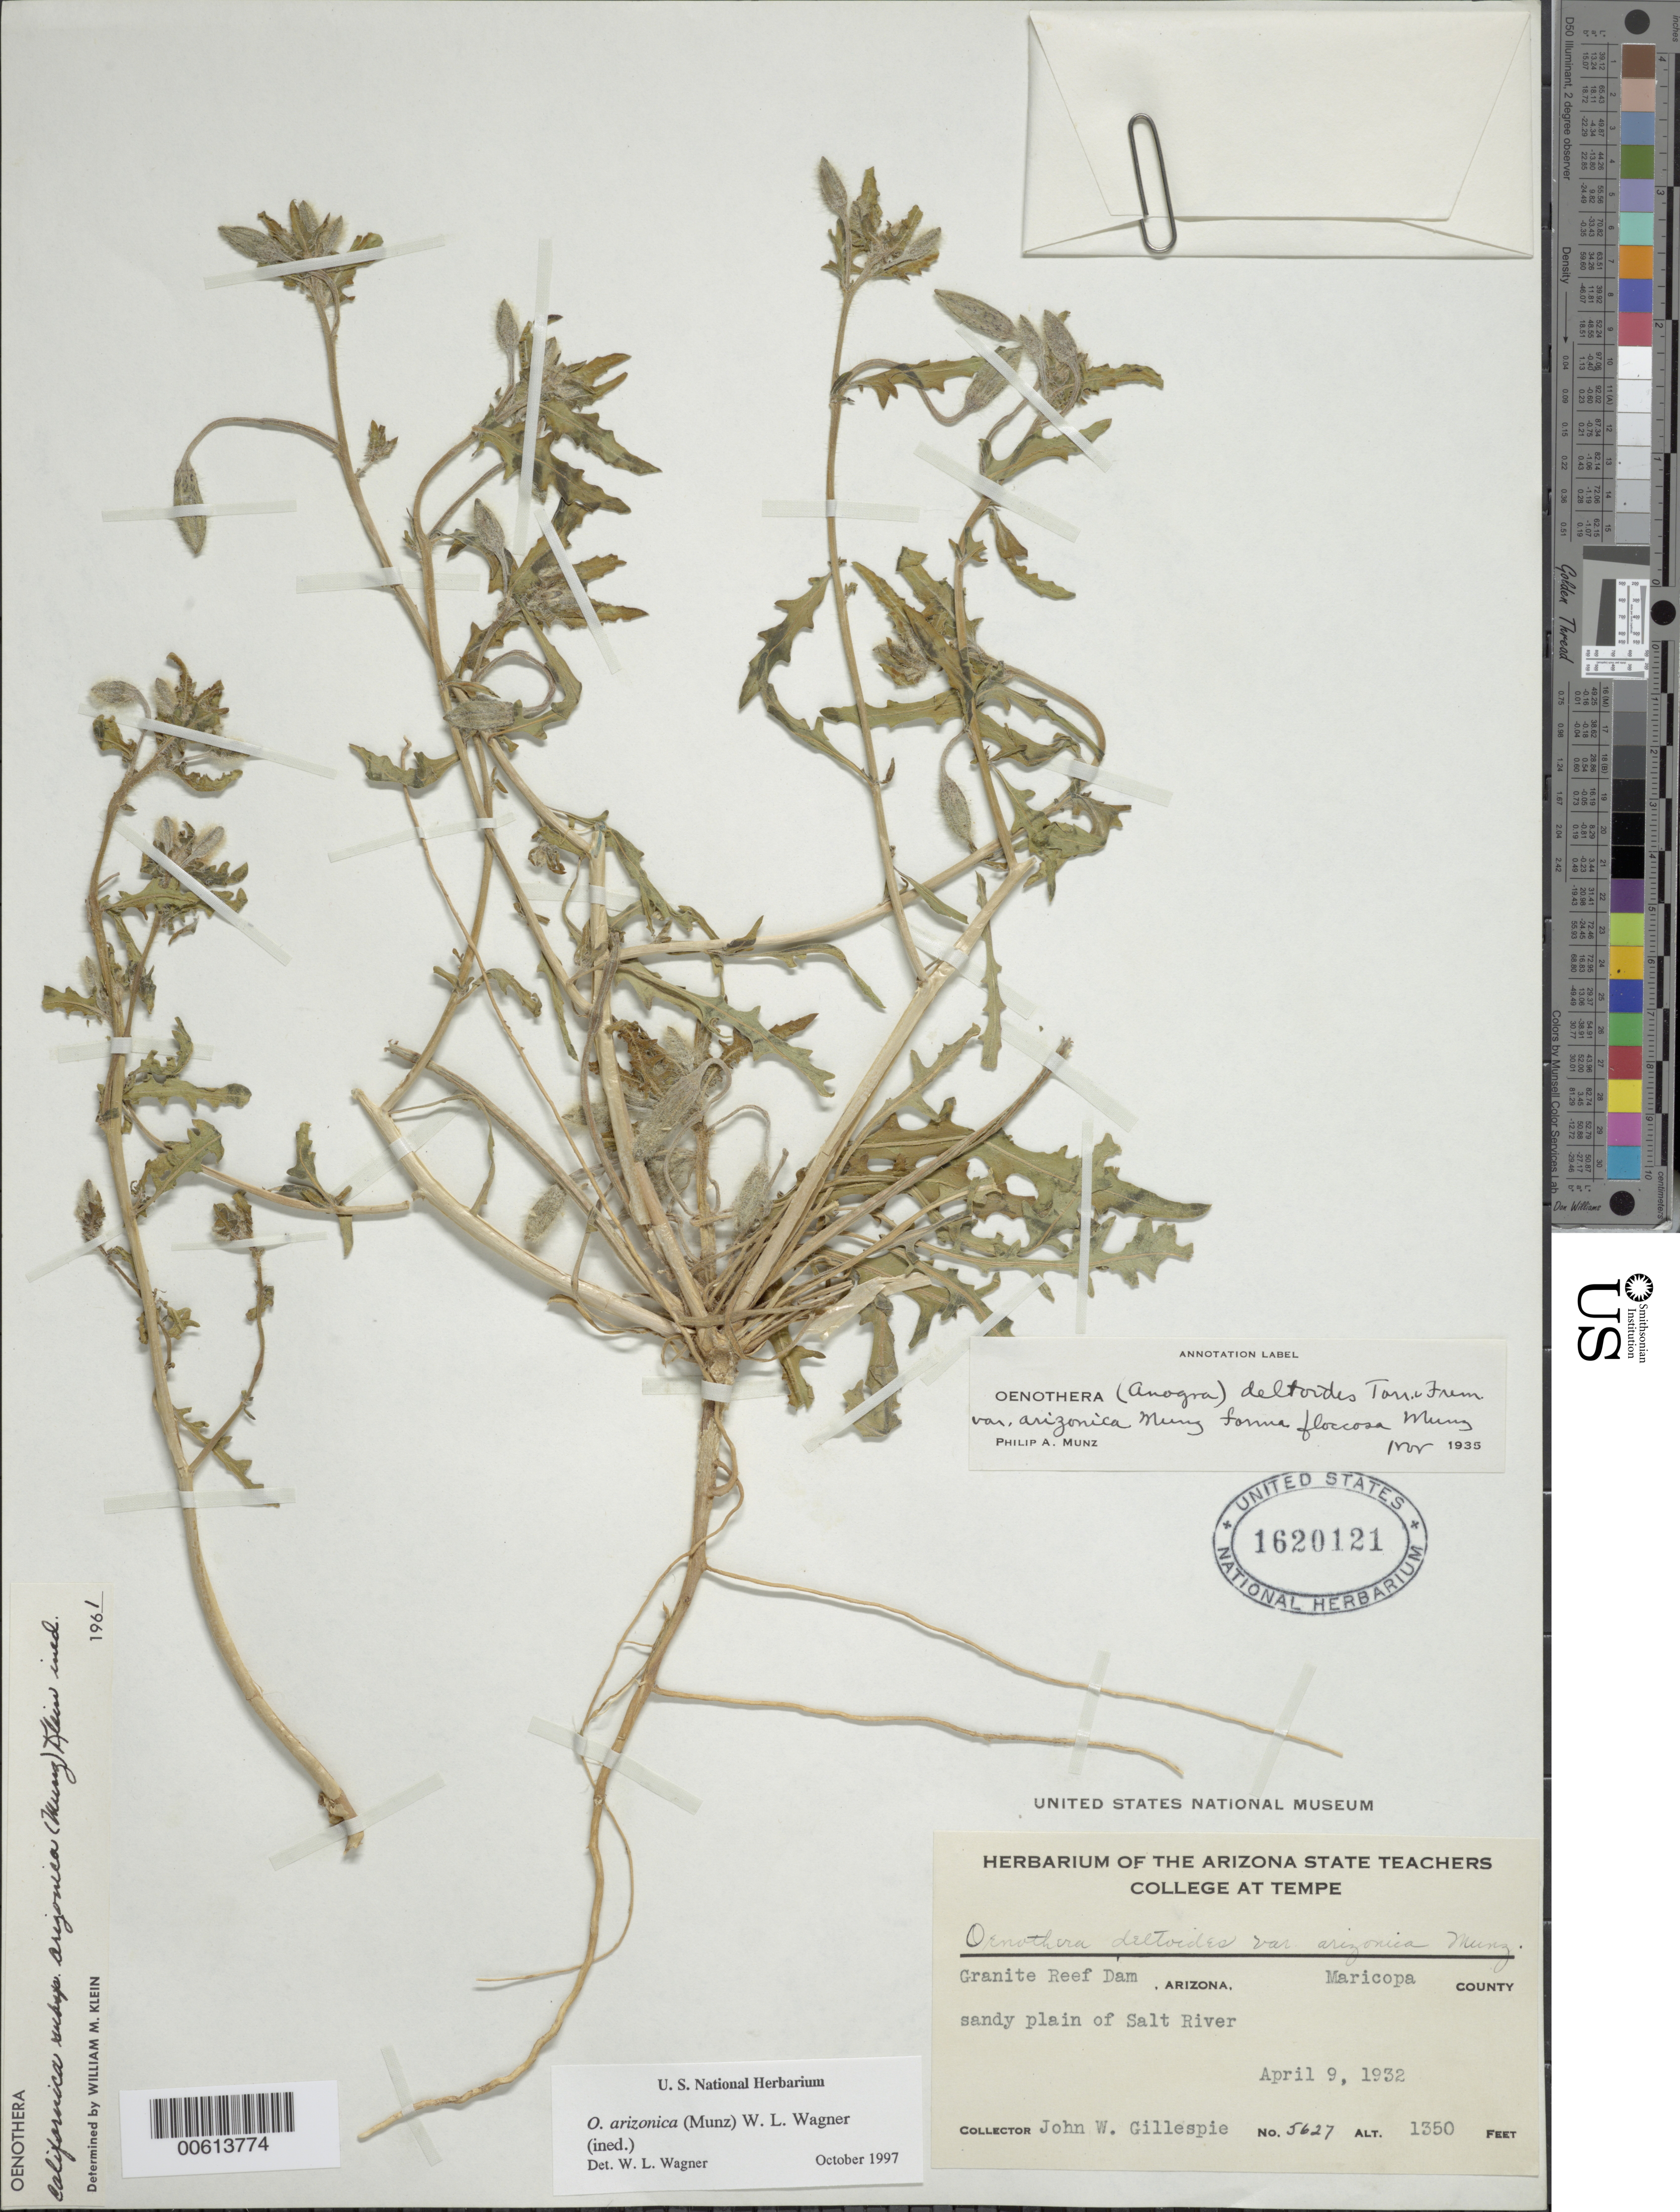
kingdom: Plantae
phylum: Tracheophyta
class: Magnoliopsida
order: Myrtales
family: Onagraceae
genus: Oenothera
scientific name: Oenothera arizonica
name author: (Munz) W.L. Wagner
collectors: J. W. Gillespie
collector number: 5627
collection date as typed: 09 Apr 1932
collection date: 1932-04-09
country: United States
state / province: Arizona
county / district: Maricopa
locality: Granite Reef Dam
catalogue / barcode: US 1620121